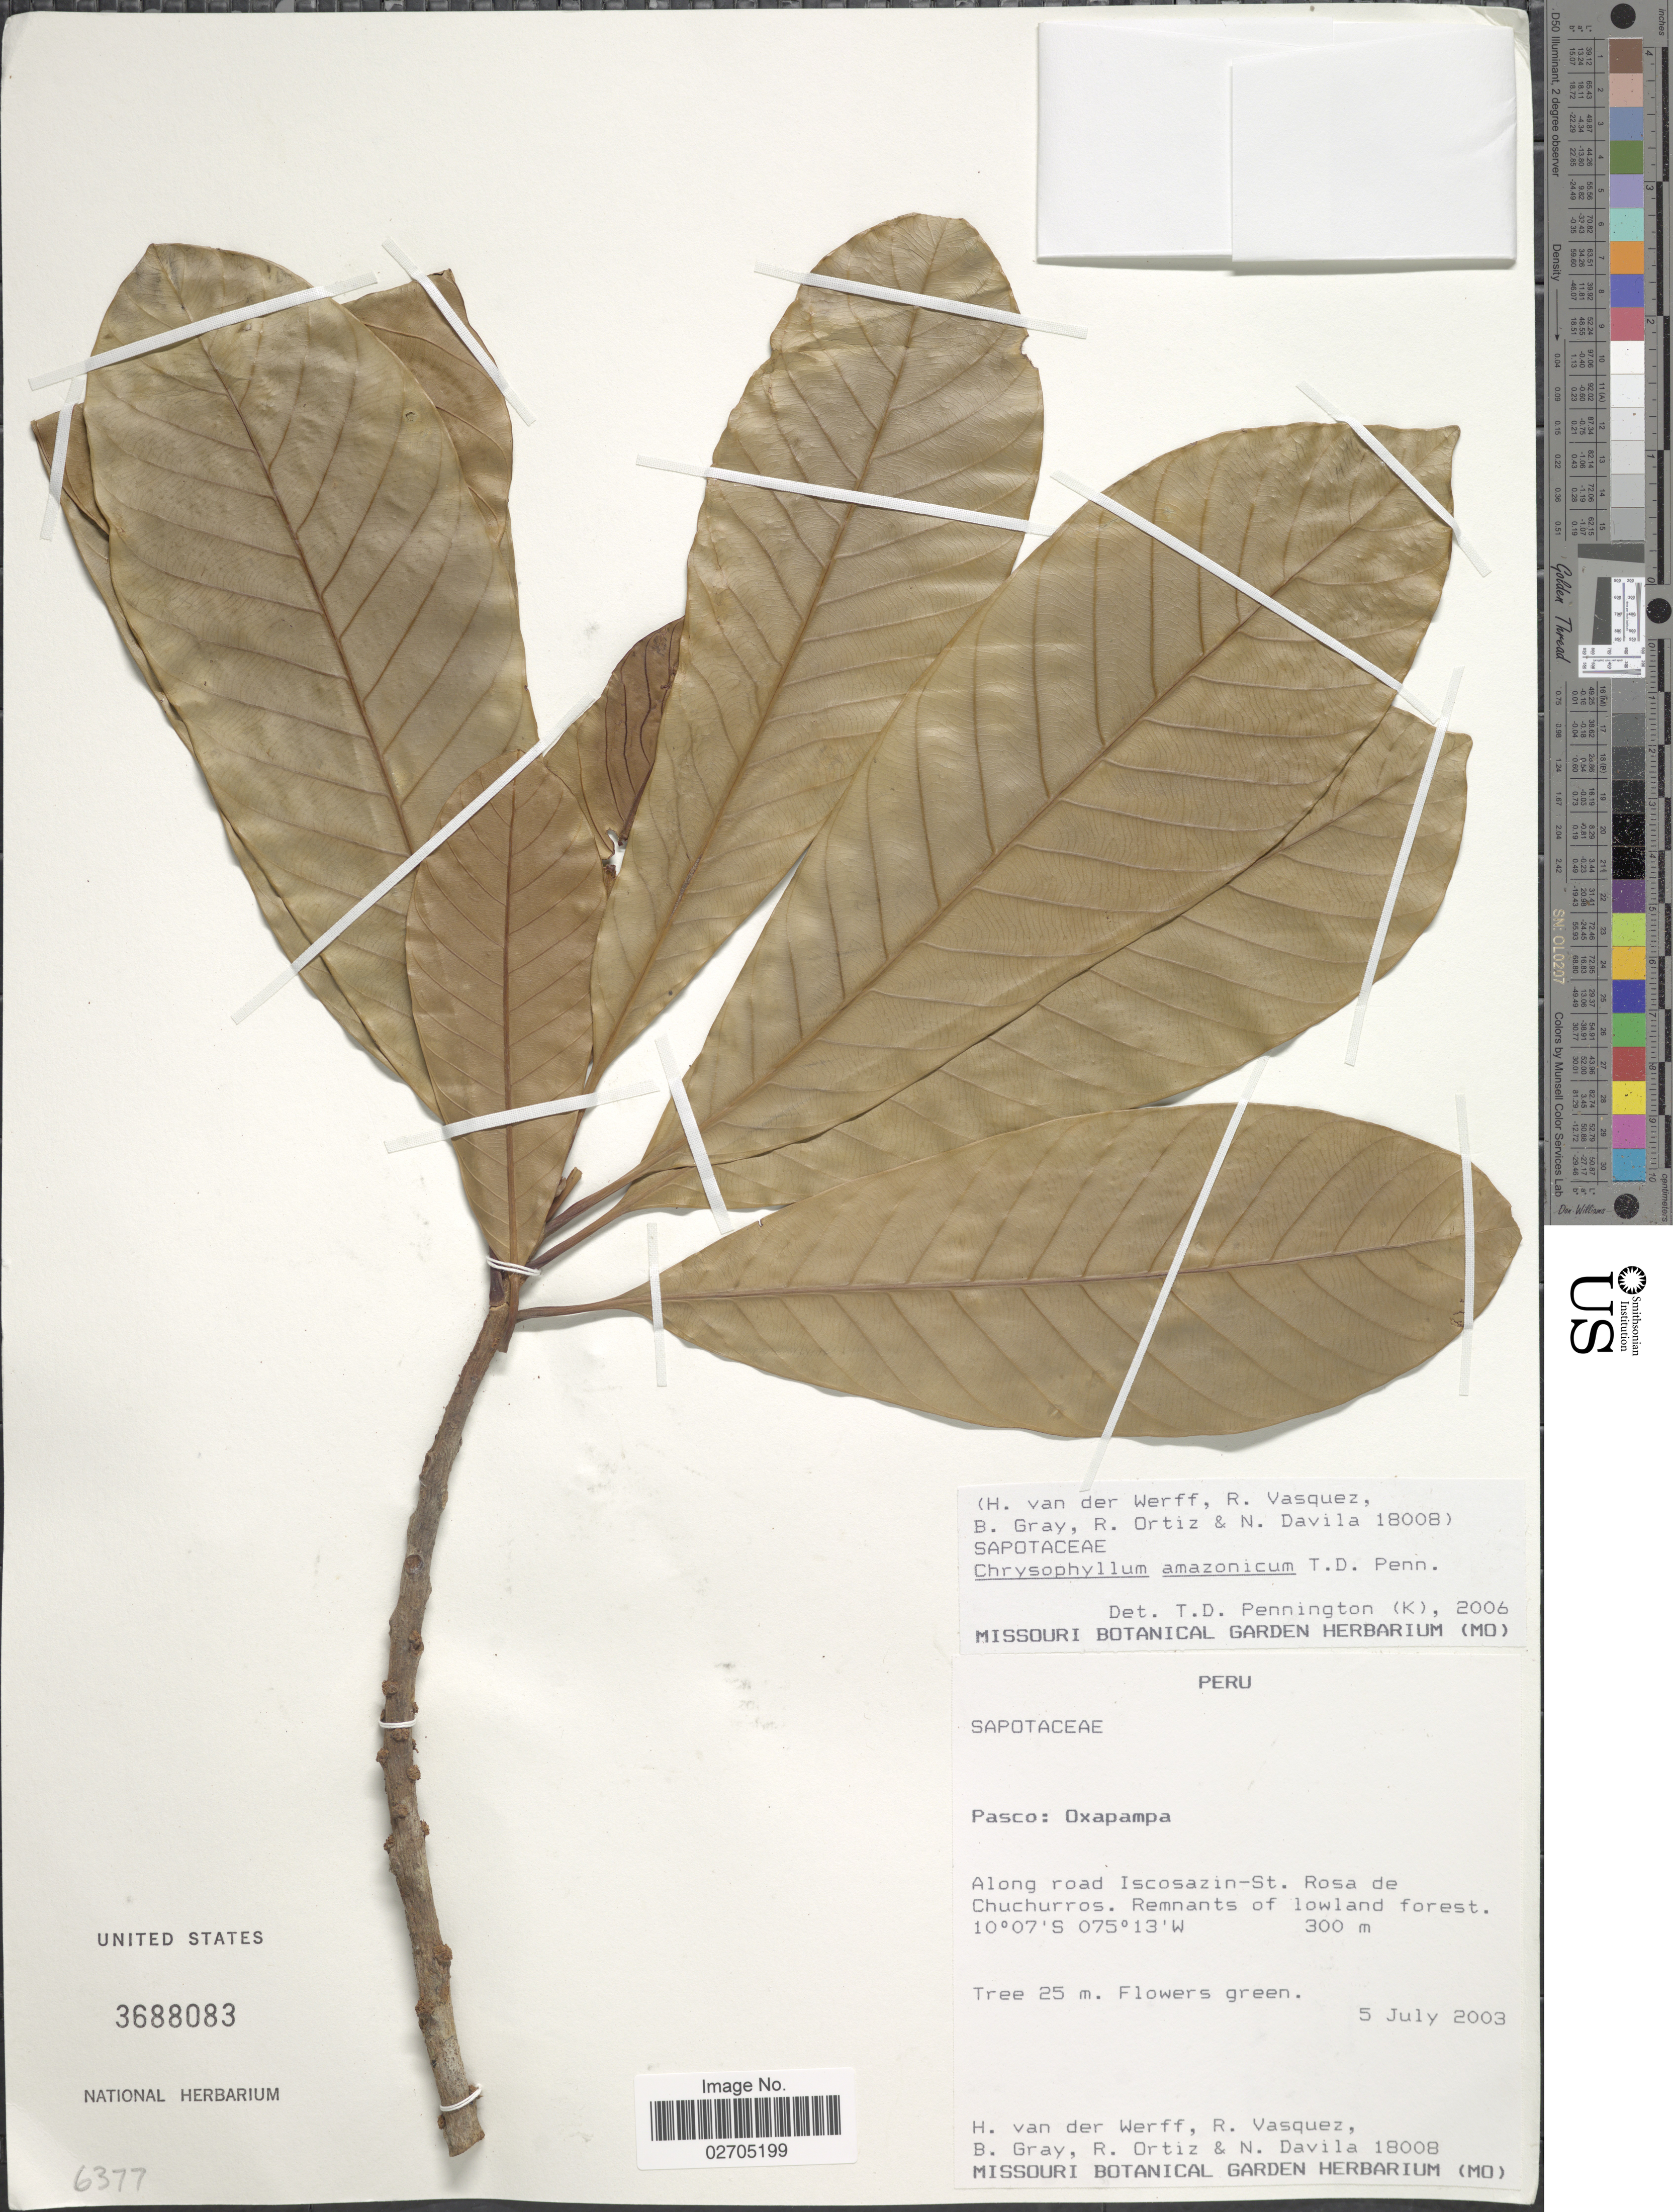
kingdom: Plantae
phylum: Tracheophyta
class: Magnoliopsida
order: Ericales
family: Sapotaceae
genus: Chrysophyllum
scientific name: Chrysophyllum amazonicum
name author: T.D. Penn.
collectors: H. van der Werff, R. Vasquez, B. Gray, R. Ortiz & N. Dávila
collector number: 18008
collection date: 2003-07-05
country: Peru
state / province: Pasco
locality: Oxapampa, along road Iscosazin-St. Rosa de Chuchurros.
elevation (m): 300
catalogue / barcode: US 3688083